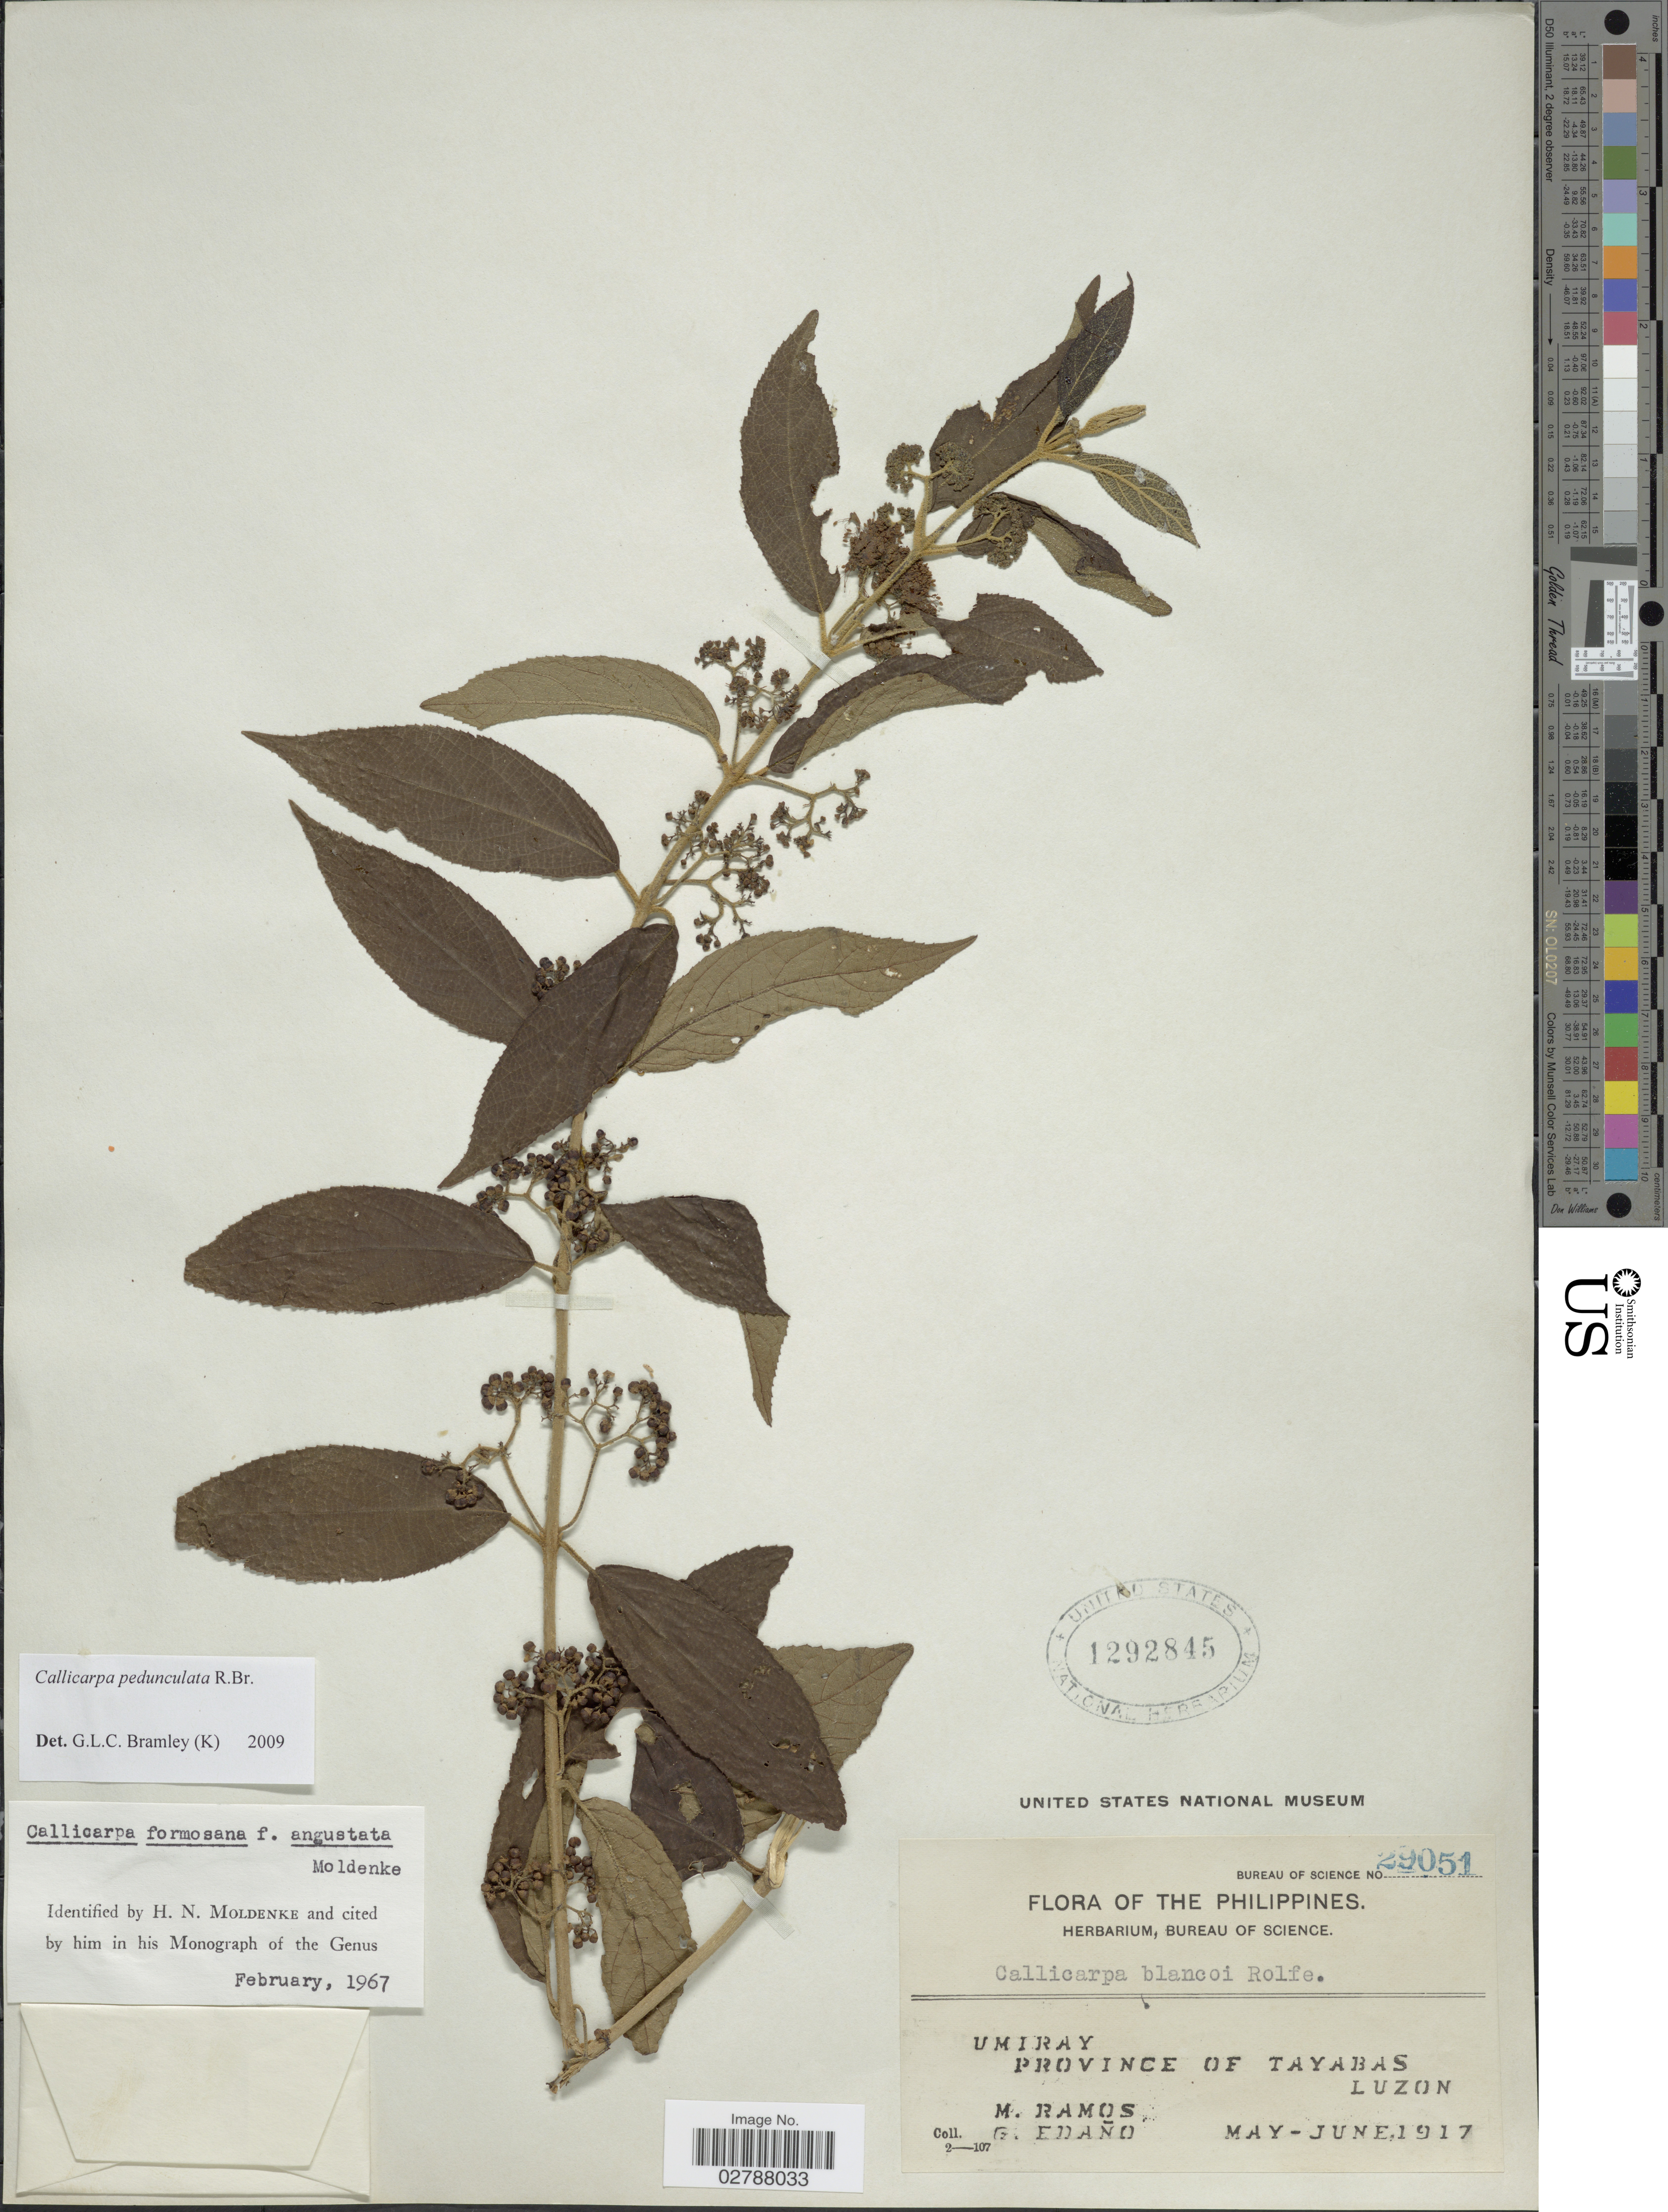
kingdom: Plantae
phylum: Tracheophyta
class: Magnoliopsida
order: Lamiales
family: Lamiaceae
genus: Callicarpa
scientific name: Callicarpa pedunculata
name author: R. Br.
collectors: M. Ramos & G. Edaño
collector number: Bureau of Science29051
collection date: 1917-05/1917-06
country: Philippines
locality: Umiray, Province of Tayabas, Luzon.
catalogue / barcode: US 1292845